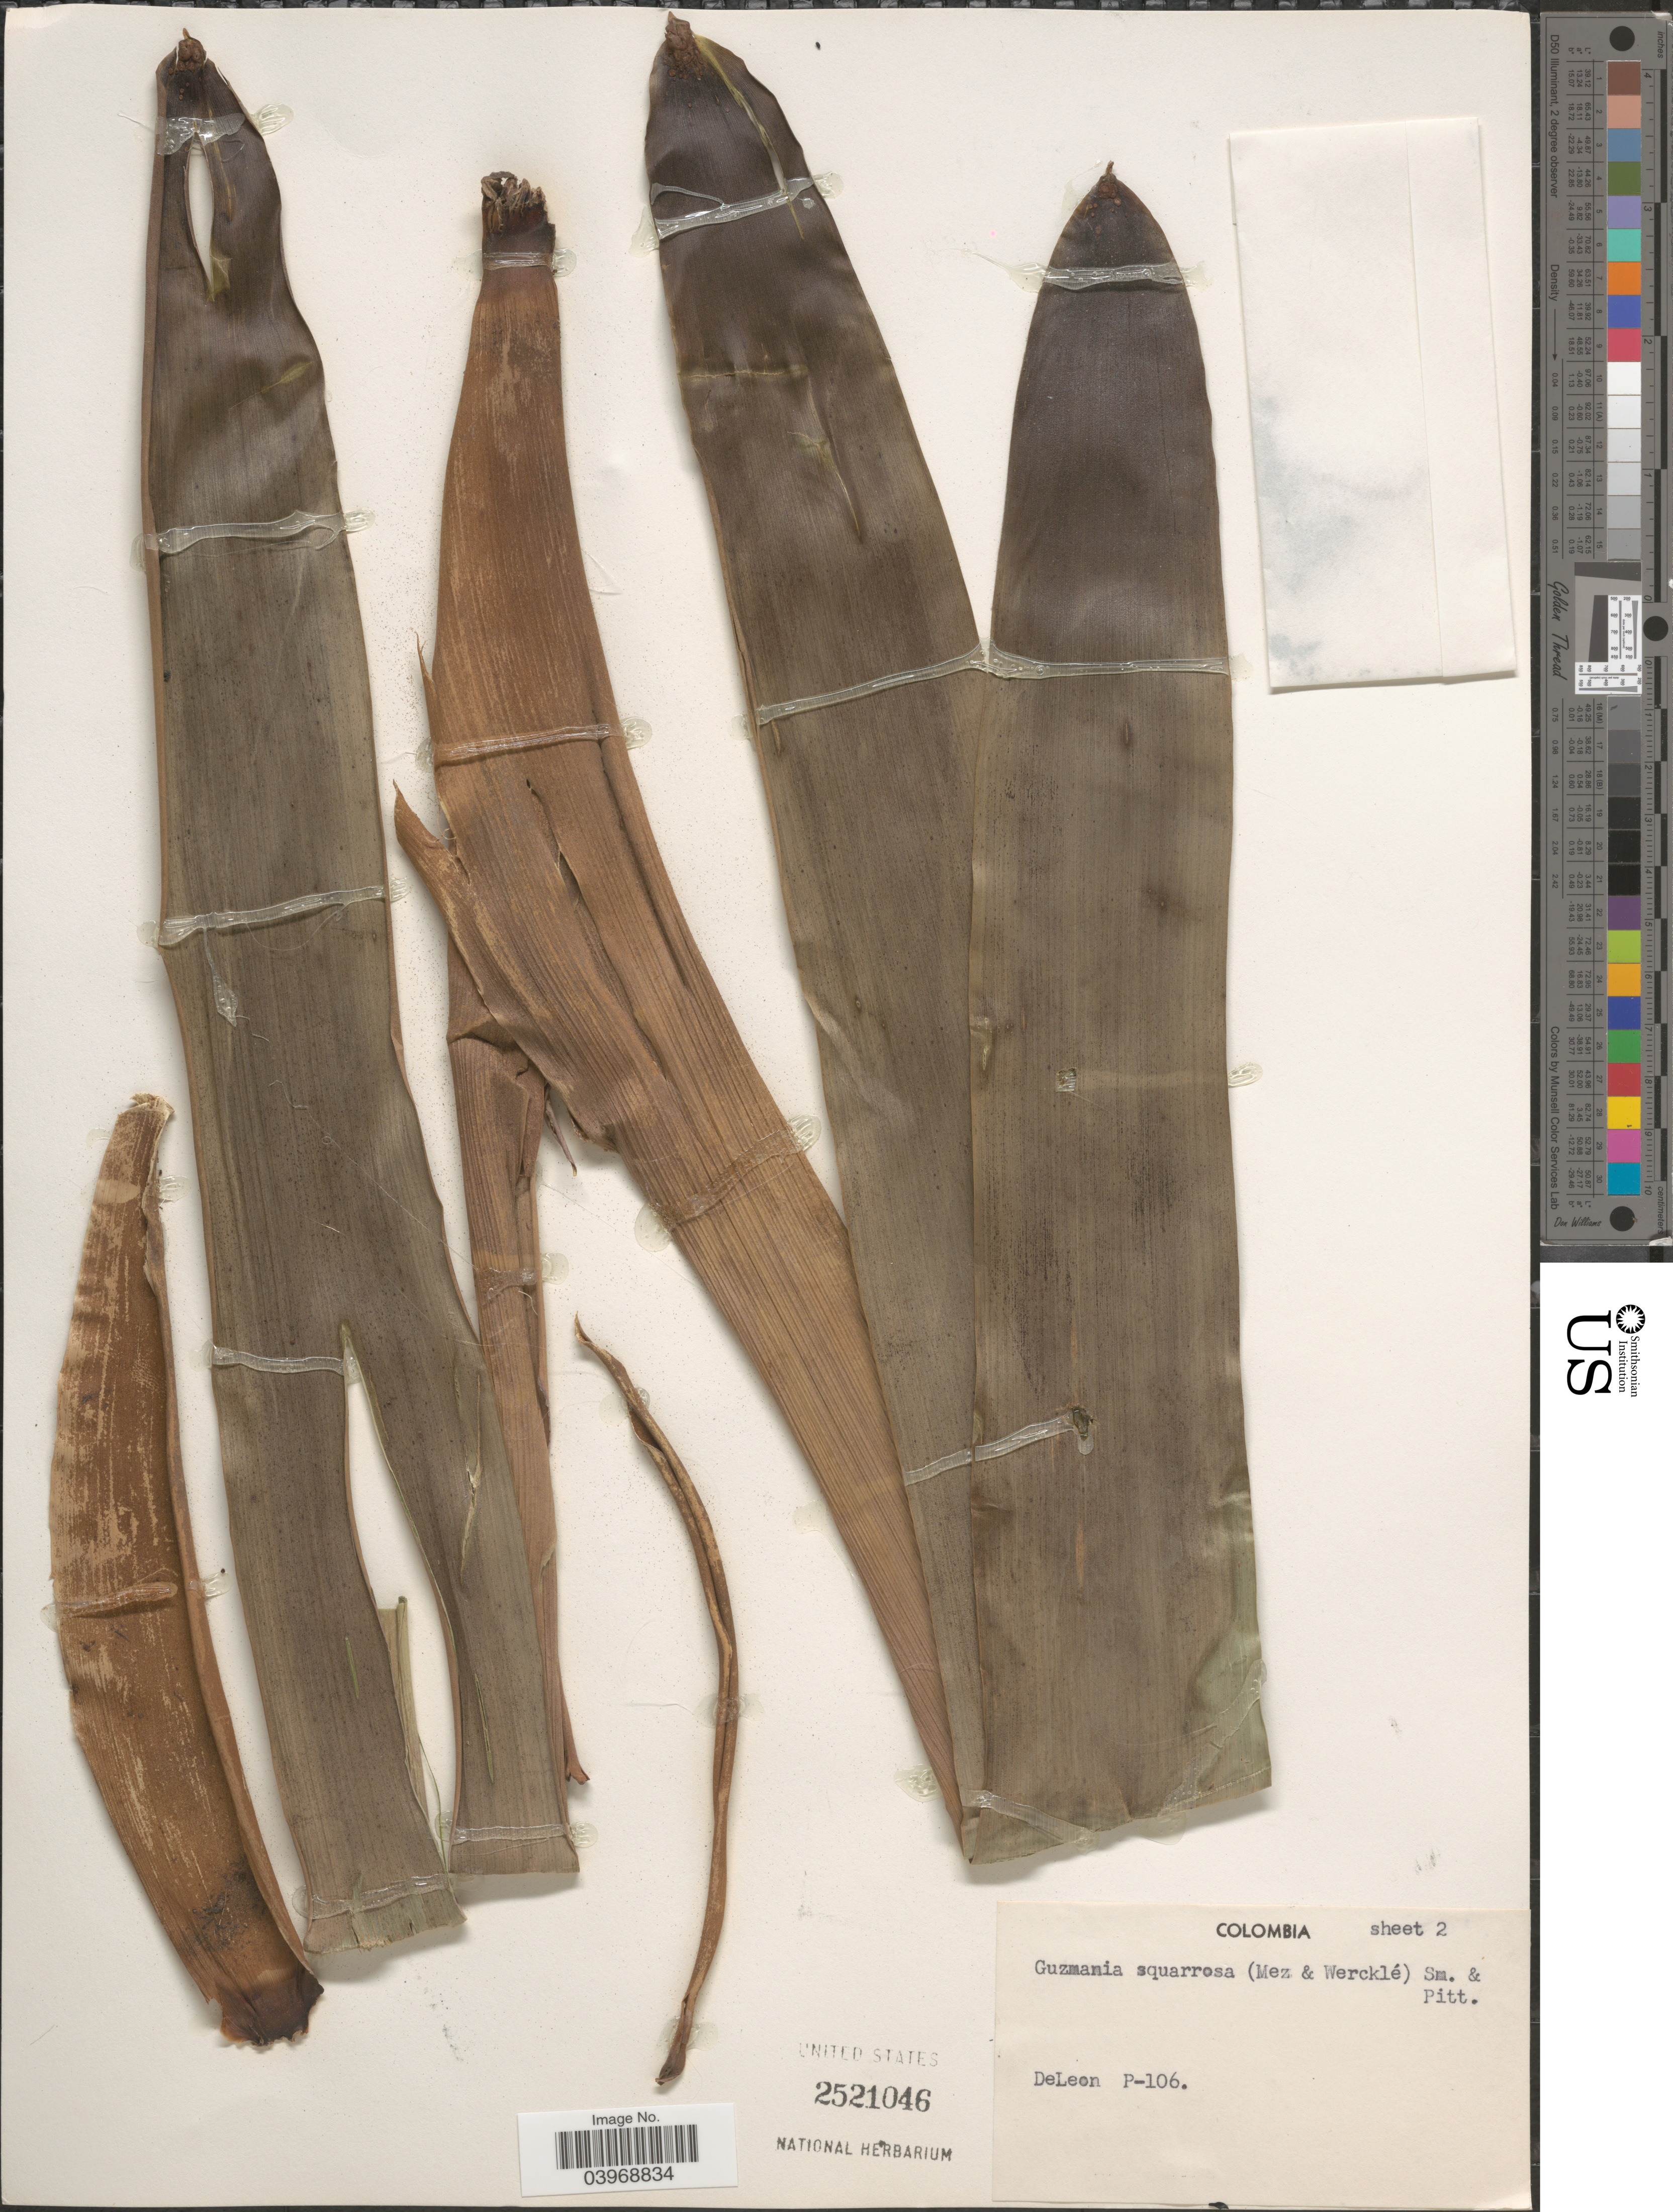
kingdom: Plantae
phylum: Tracheophyta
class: Liliopsida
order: Poales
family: Bromeliaceae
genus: Guzmania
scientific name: Guzmania squarrosa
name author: (Mez & Sodiro) L.B. Sm. & Pittendr.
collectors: DeLeon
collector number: P-106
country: Colombia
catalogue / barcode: US 2521046